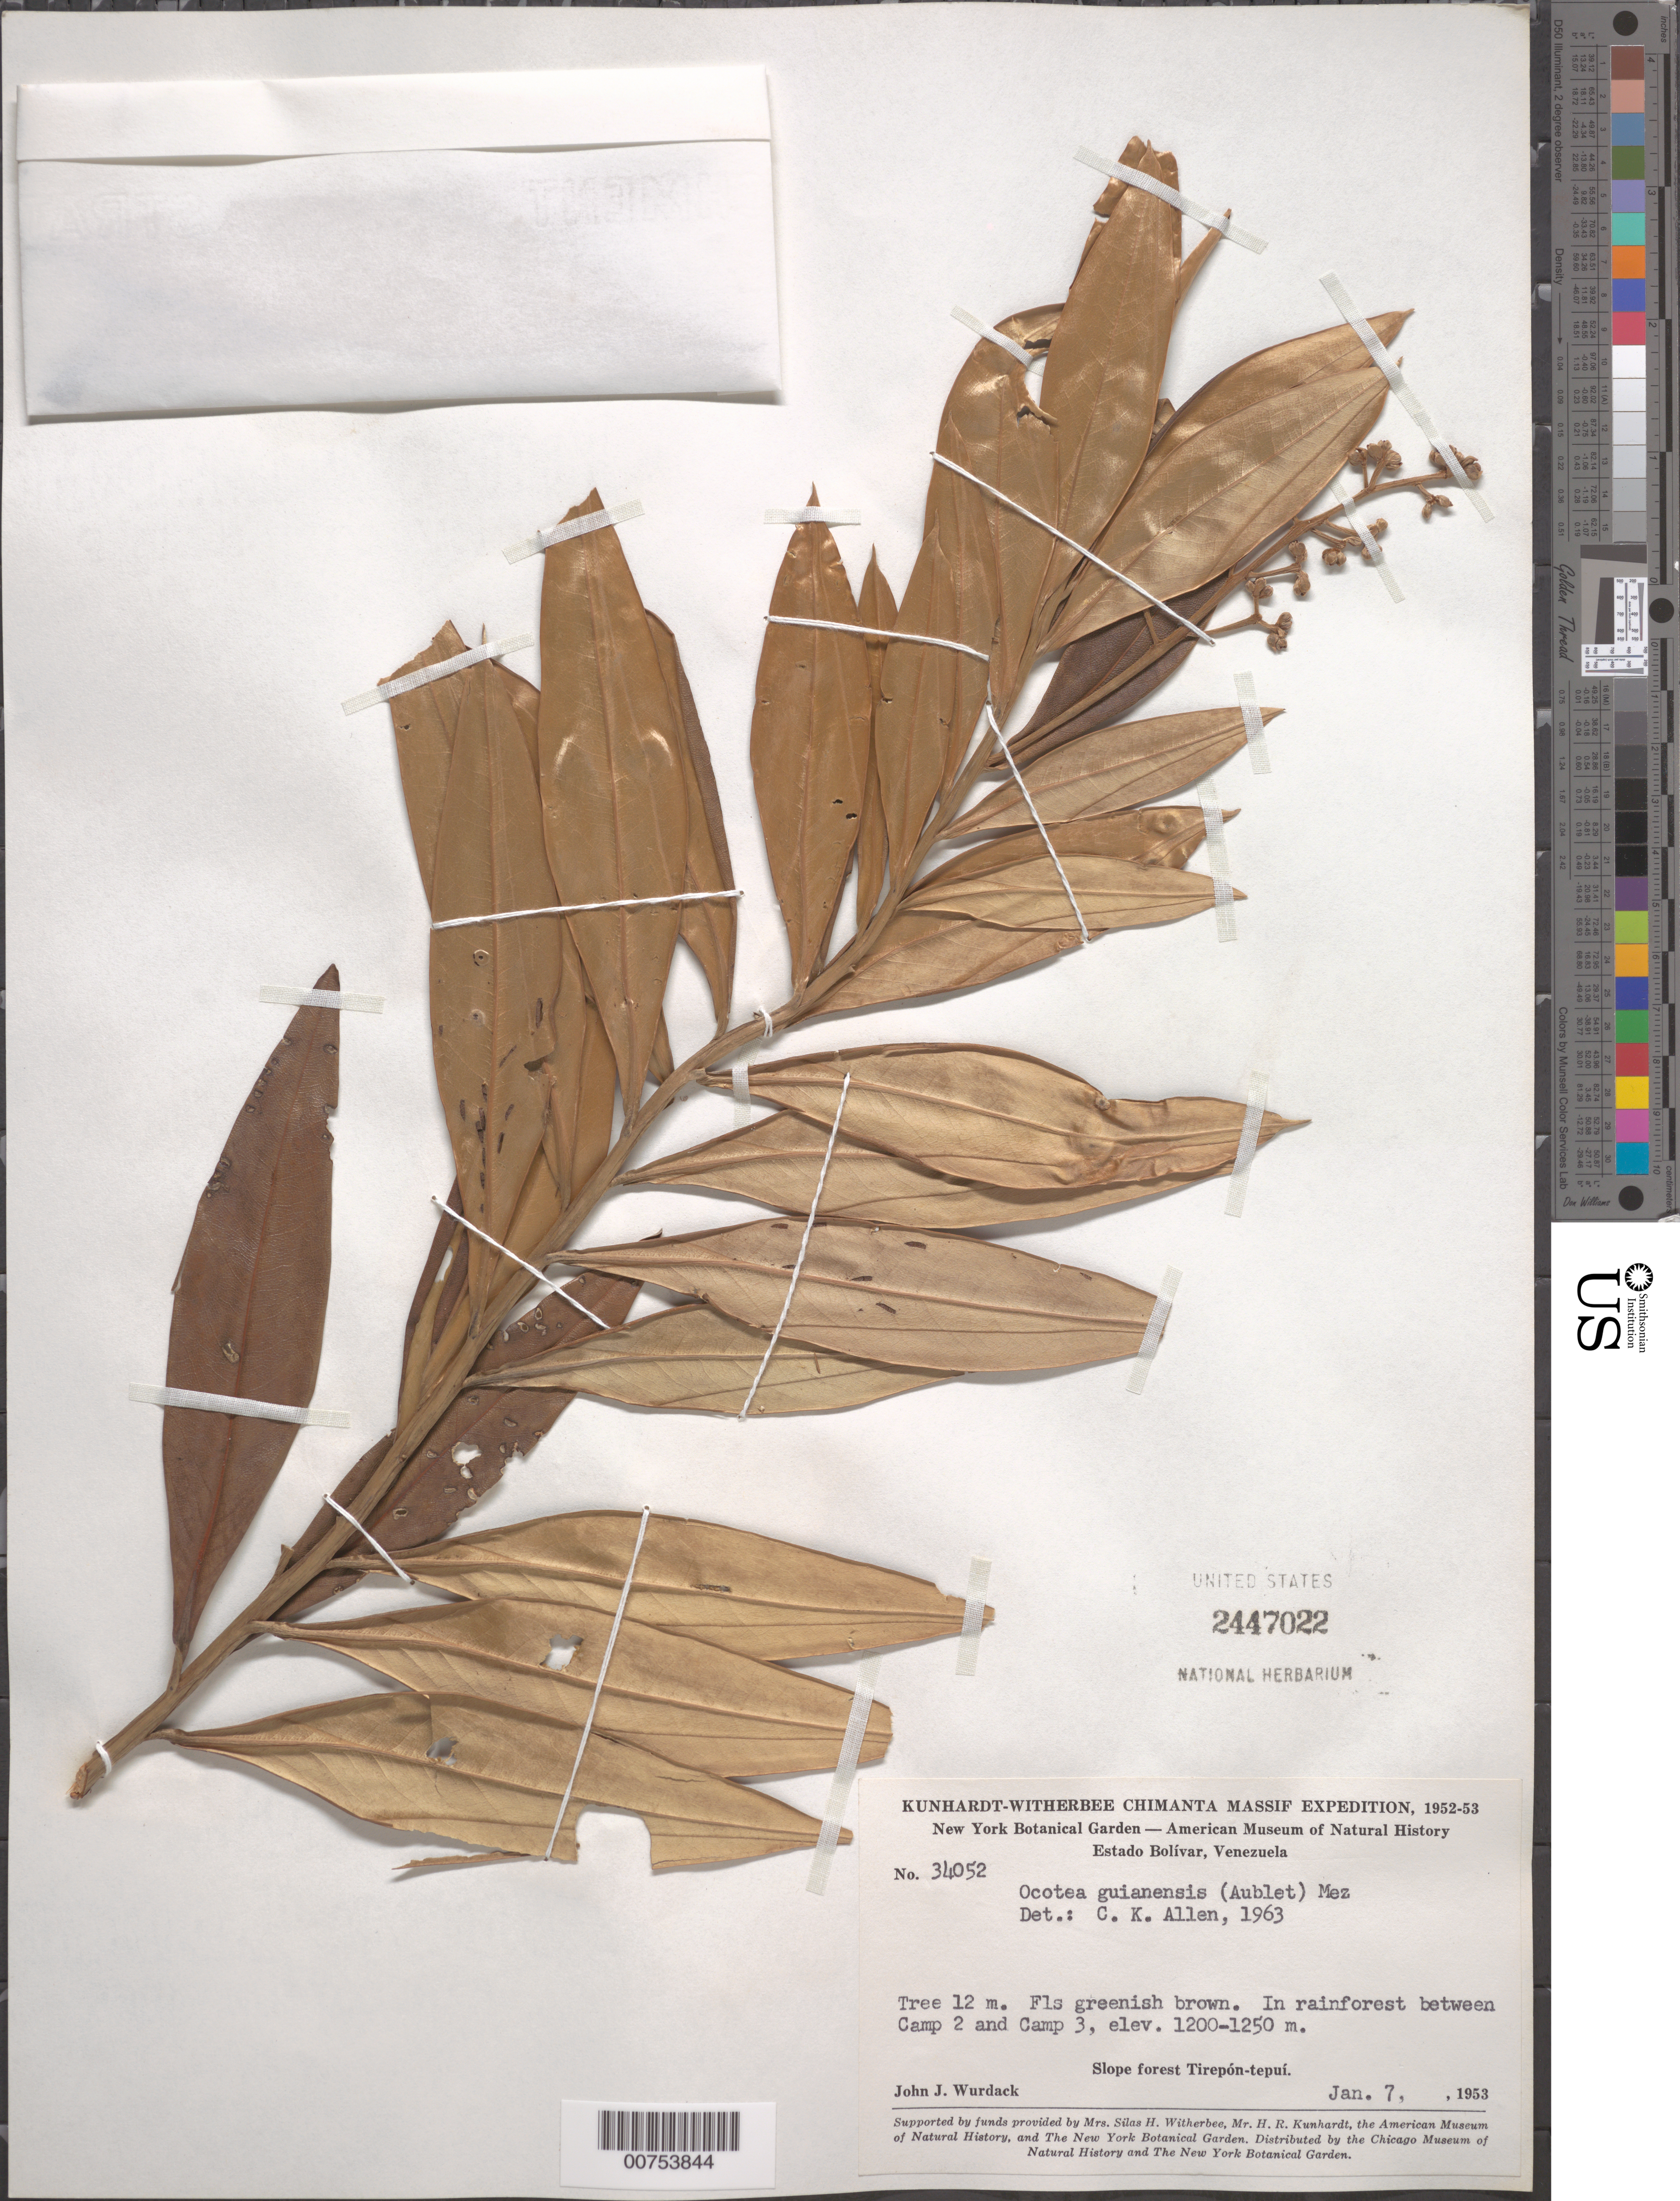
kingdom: Plantae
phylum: Tracheophyta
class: Magnoliopsida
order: Laurales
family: Lauraceae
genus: Ocotea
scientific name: Ocotea guianensis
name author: Aubl.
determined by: Allen, C. K.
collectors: J. J. Wurdack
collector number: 34052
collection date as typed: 7-Jan-53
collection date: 1953-01-07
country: Venezuela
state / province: Bolívar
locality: Tirepón-tepuí, between Camps 2 & 3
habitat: Rainforest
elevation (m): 366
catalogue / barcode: US 2447022